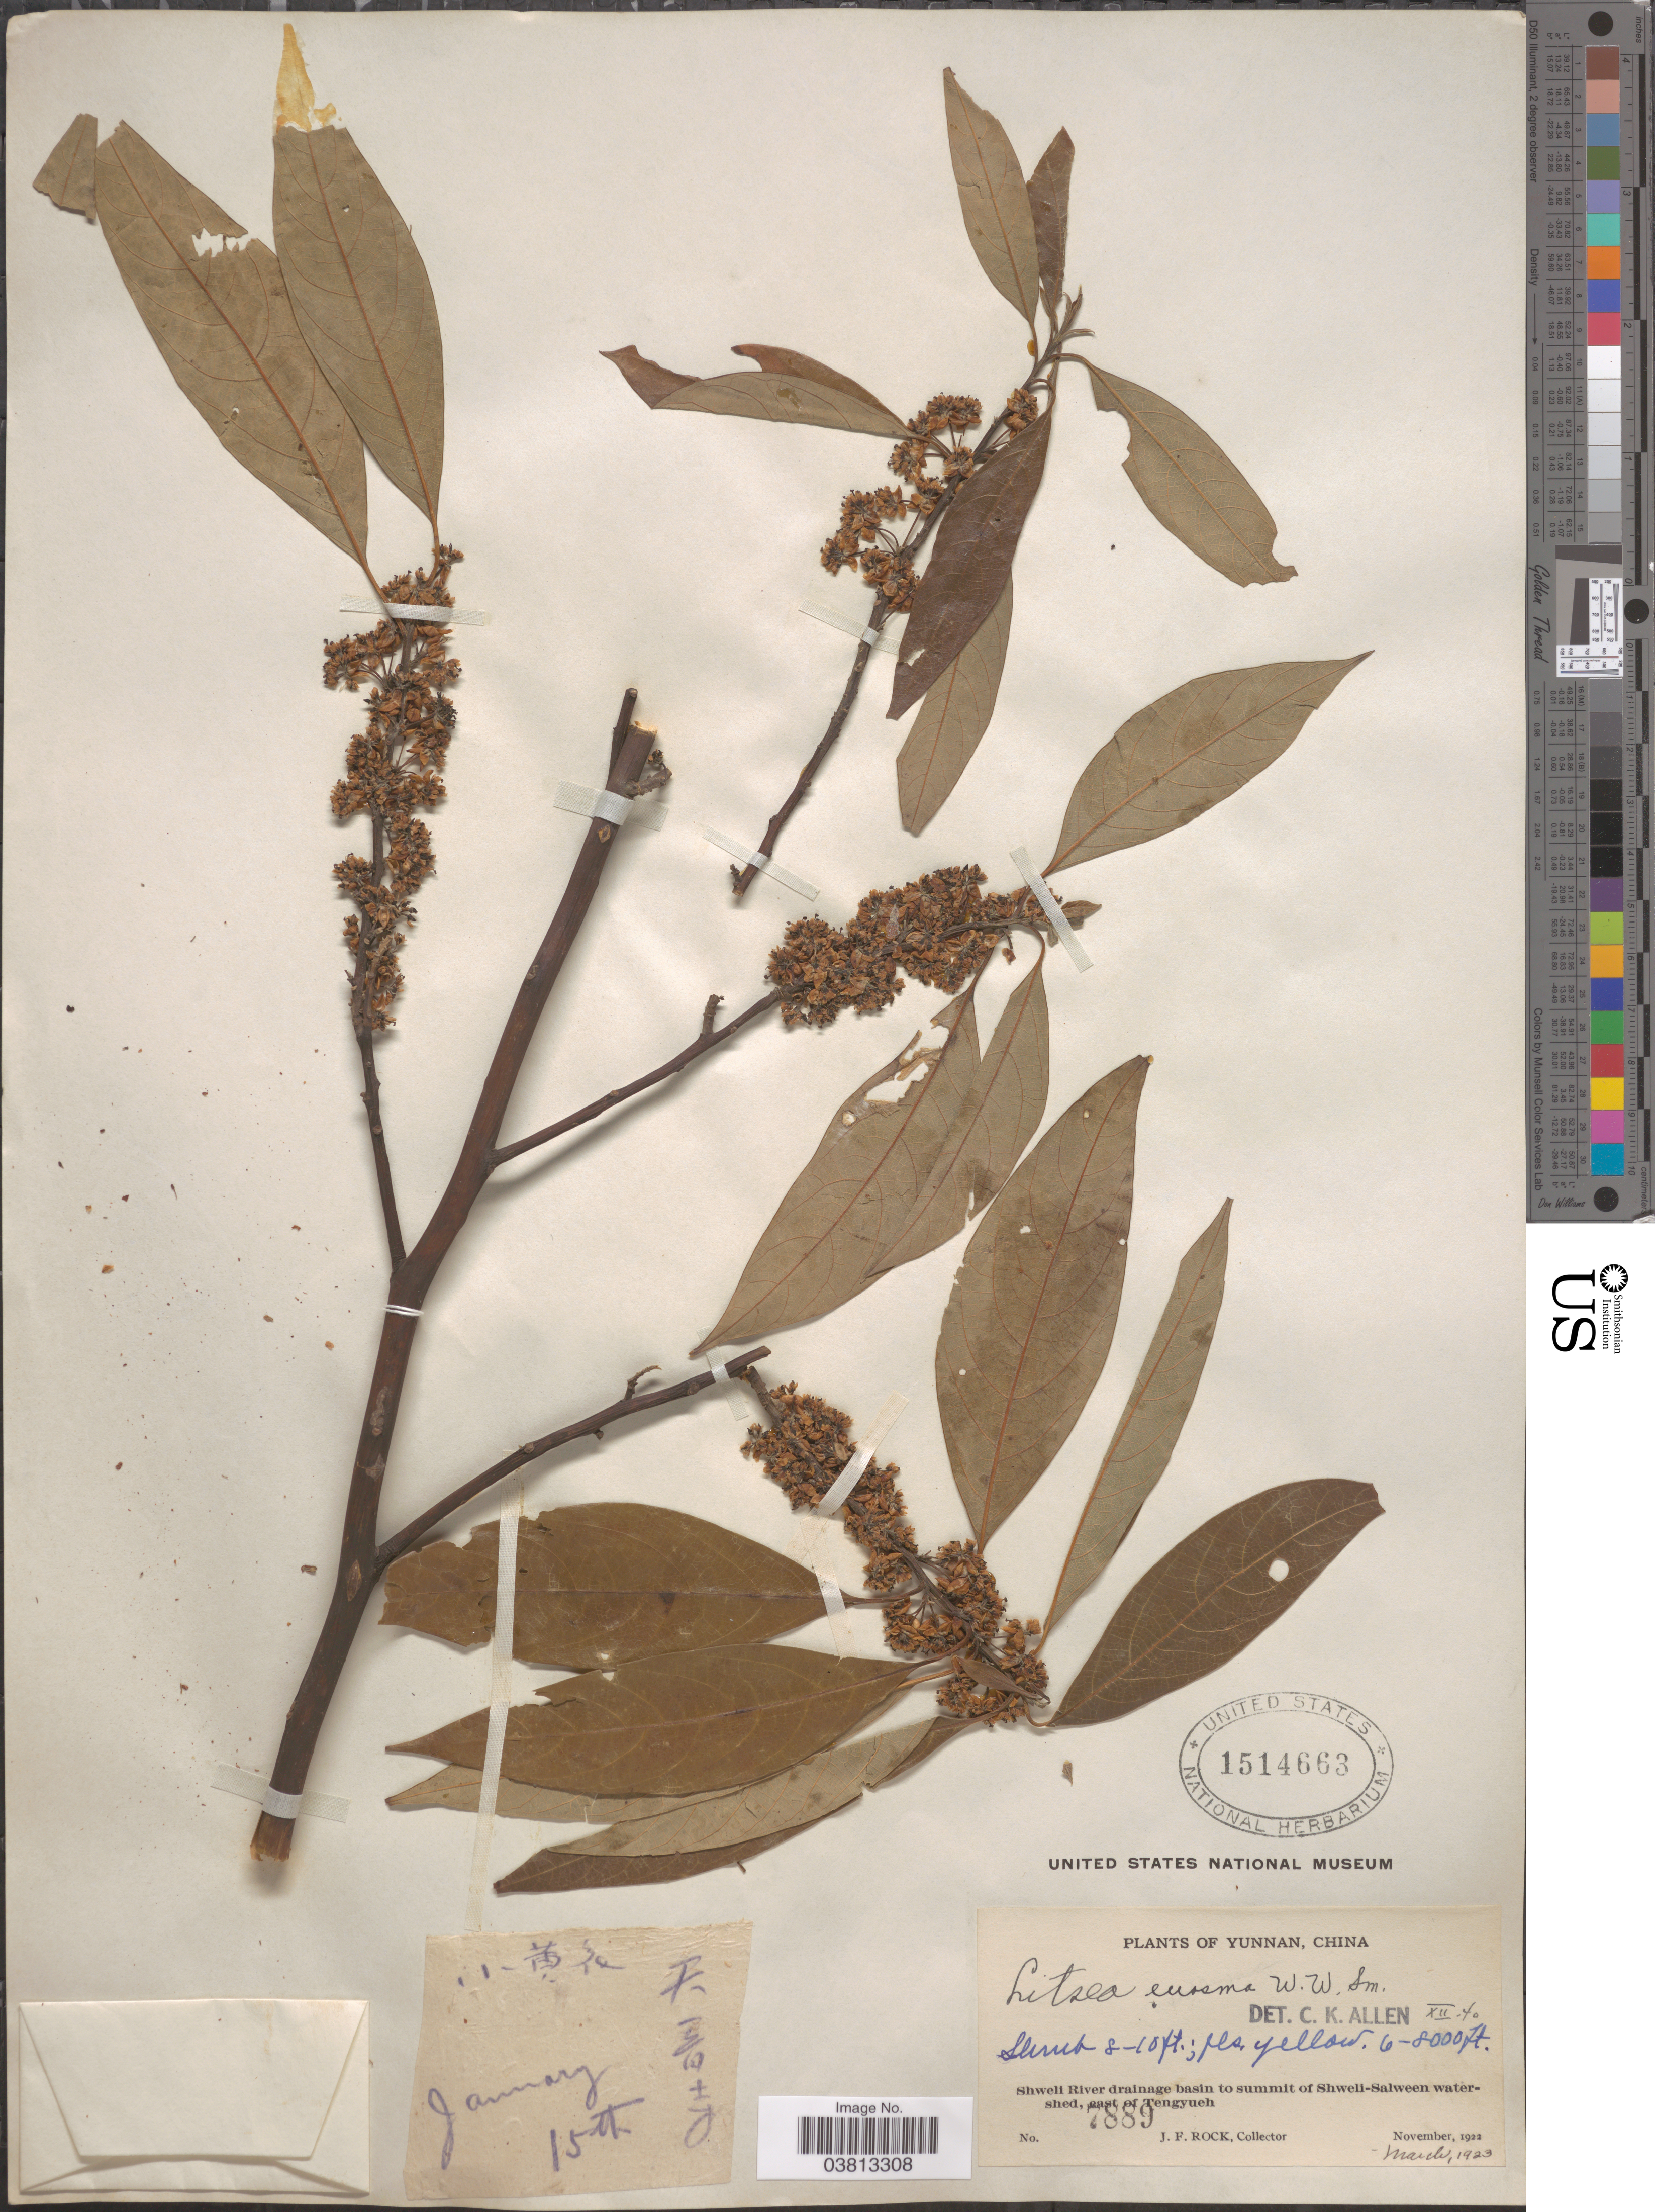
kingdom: Plantae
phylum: Tracheophyta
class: Magnoliopsida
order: Laurales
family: Lauraceae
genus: Litsea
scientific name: Litsea euosma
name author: W.W. Sm.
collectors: J. Rock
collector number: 7889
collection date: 1923-03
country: China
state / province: Yunnan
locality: Shweli River drainage basin to summit of Shweli-Salween watershed, east of Tengyueh.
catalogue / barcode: US 1514663